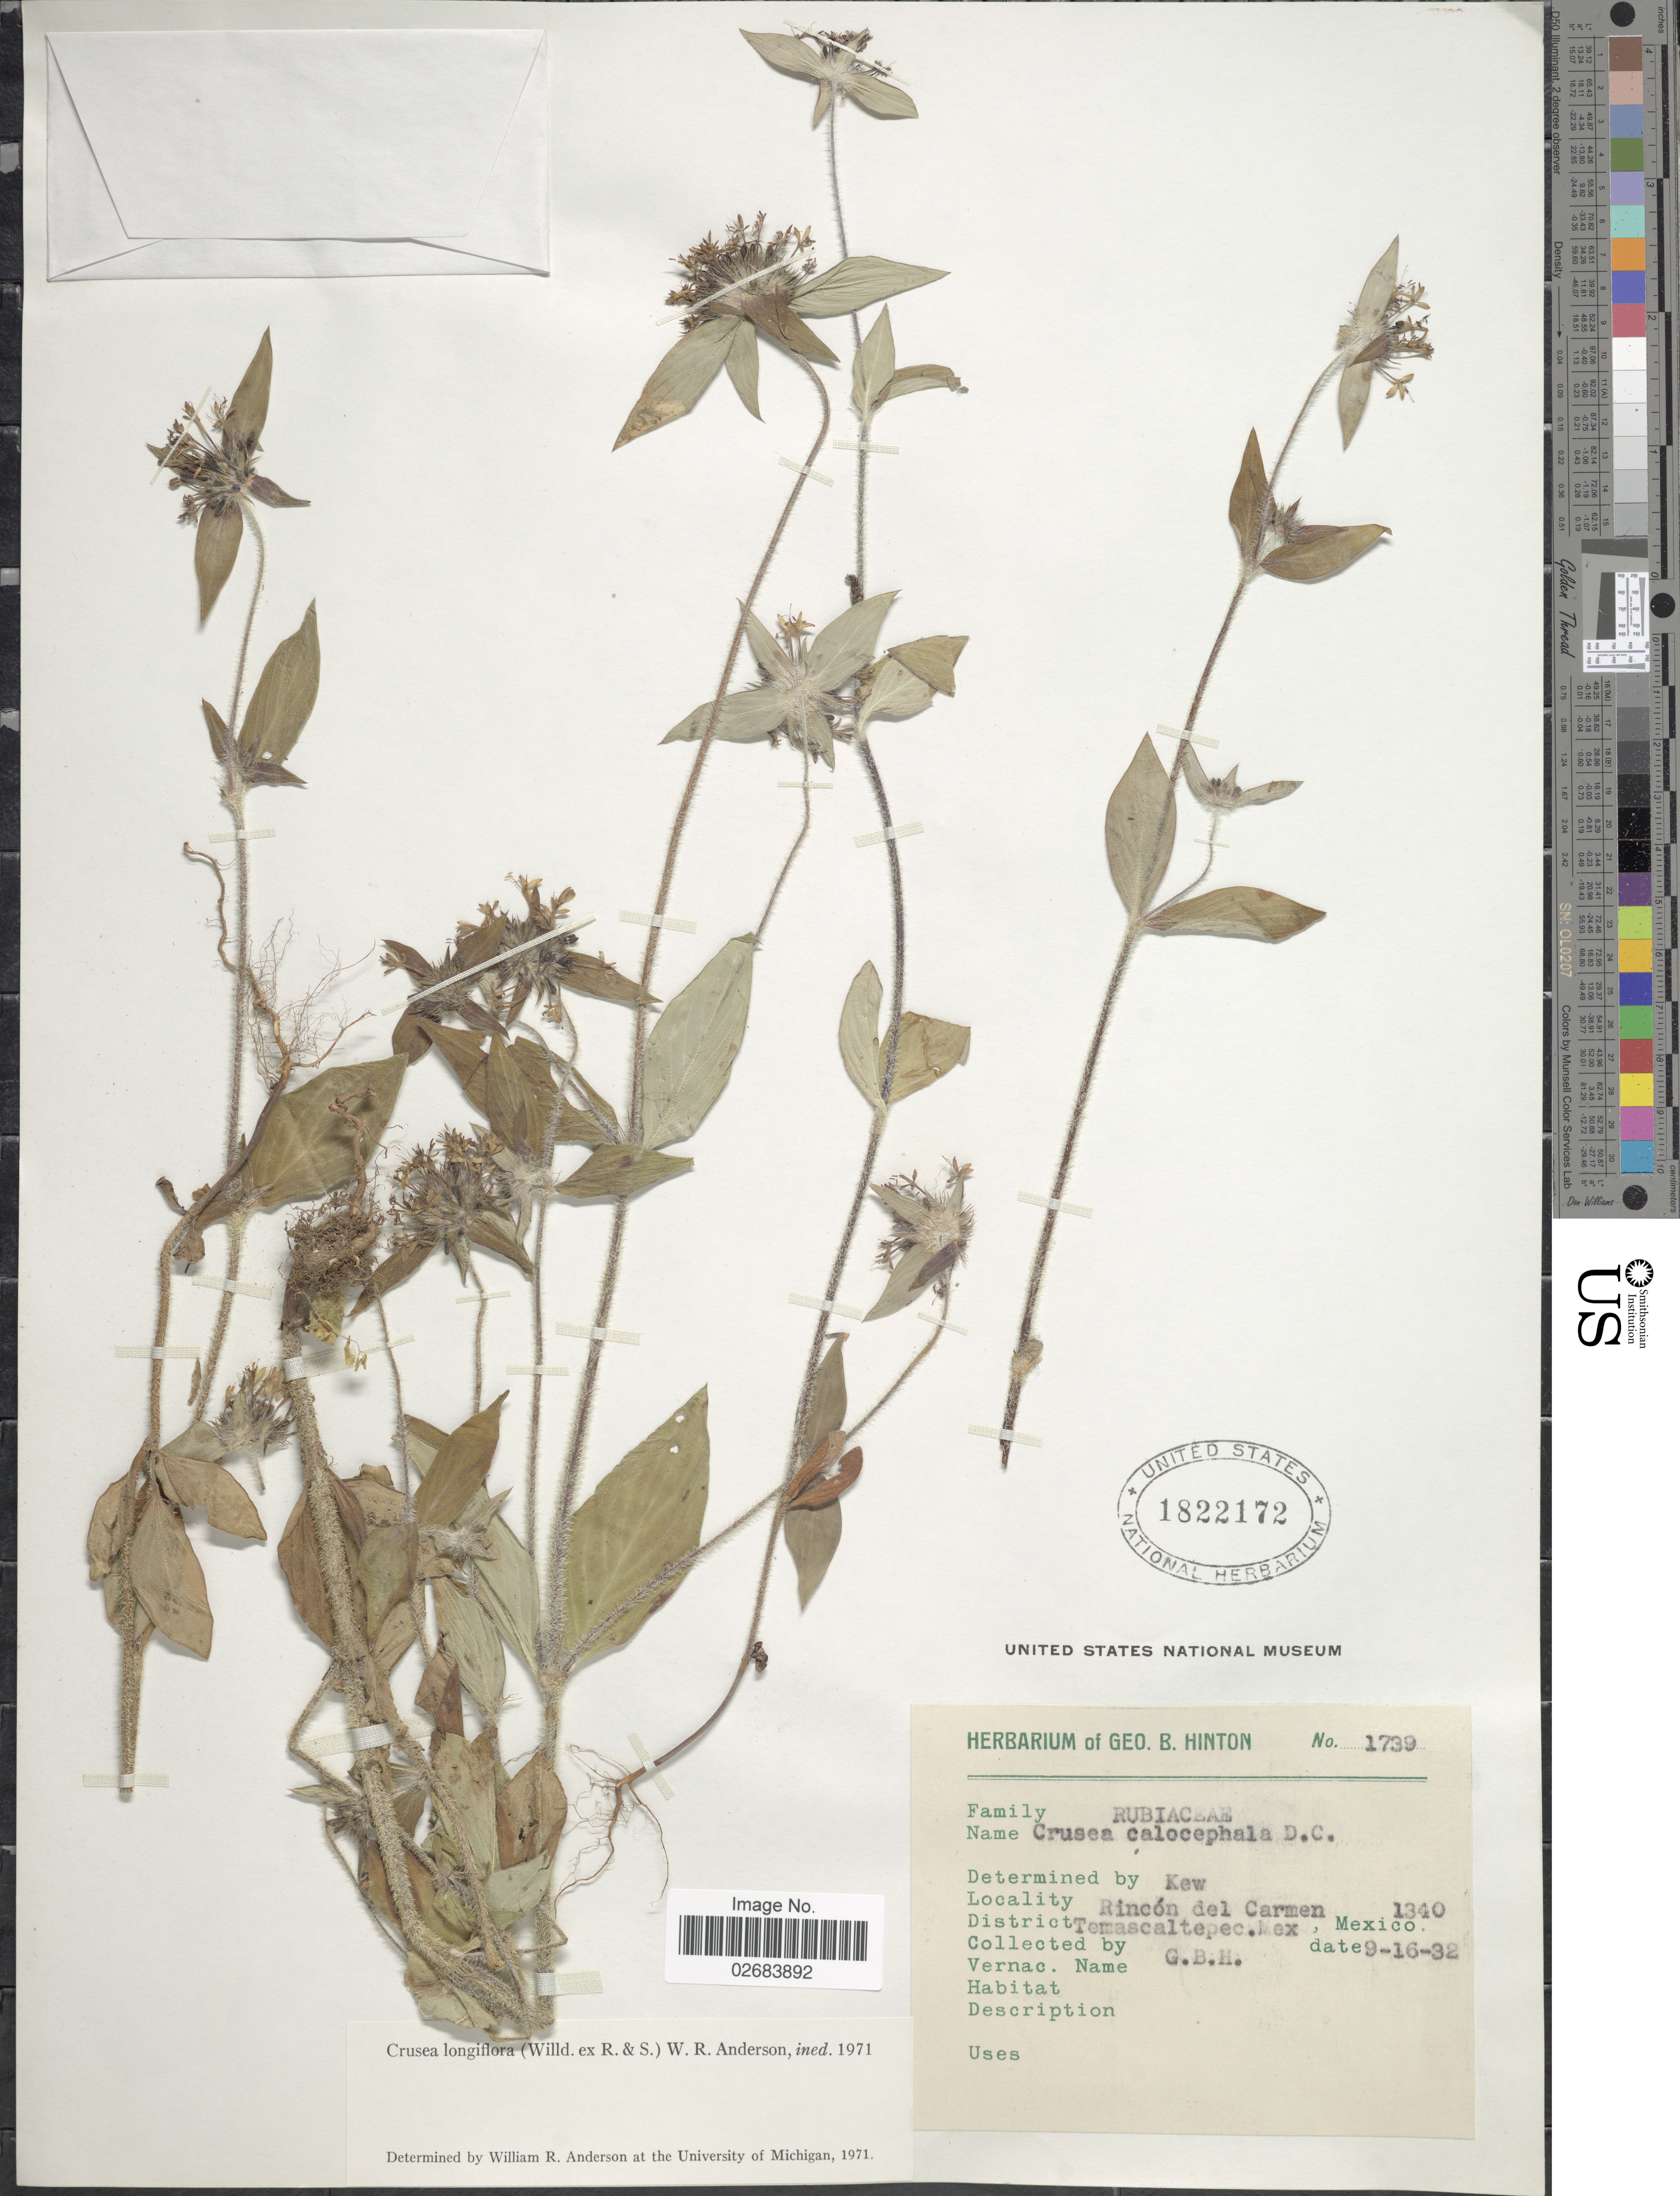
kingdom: Plantae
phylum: Tracheophyta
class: Magnoliopsida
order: Gentianales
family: Rubiaceae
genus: Crusea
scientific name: Crusea longiflora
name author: (Willd. ex Roem. & Schult.) W.R. Anderson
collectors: G. B. Hinton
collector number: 1739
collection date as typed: Transcribed d/m/y: 16/9/32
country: Mexico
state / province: México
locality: Rincon del Carmen, District Temascaltepec.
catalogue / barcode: US 1822172